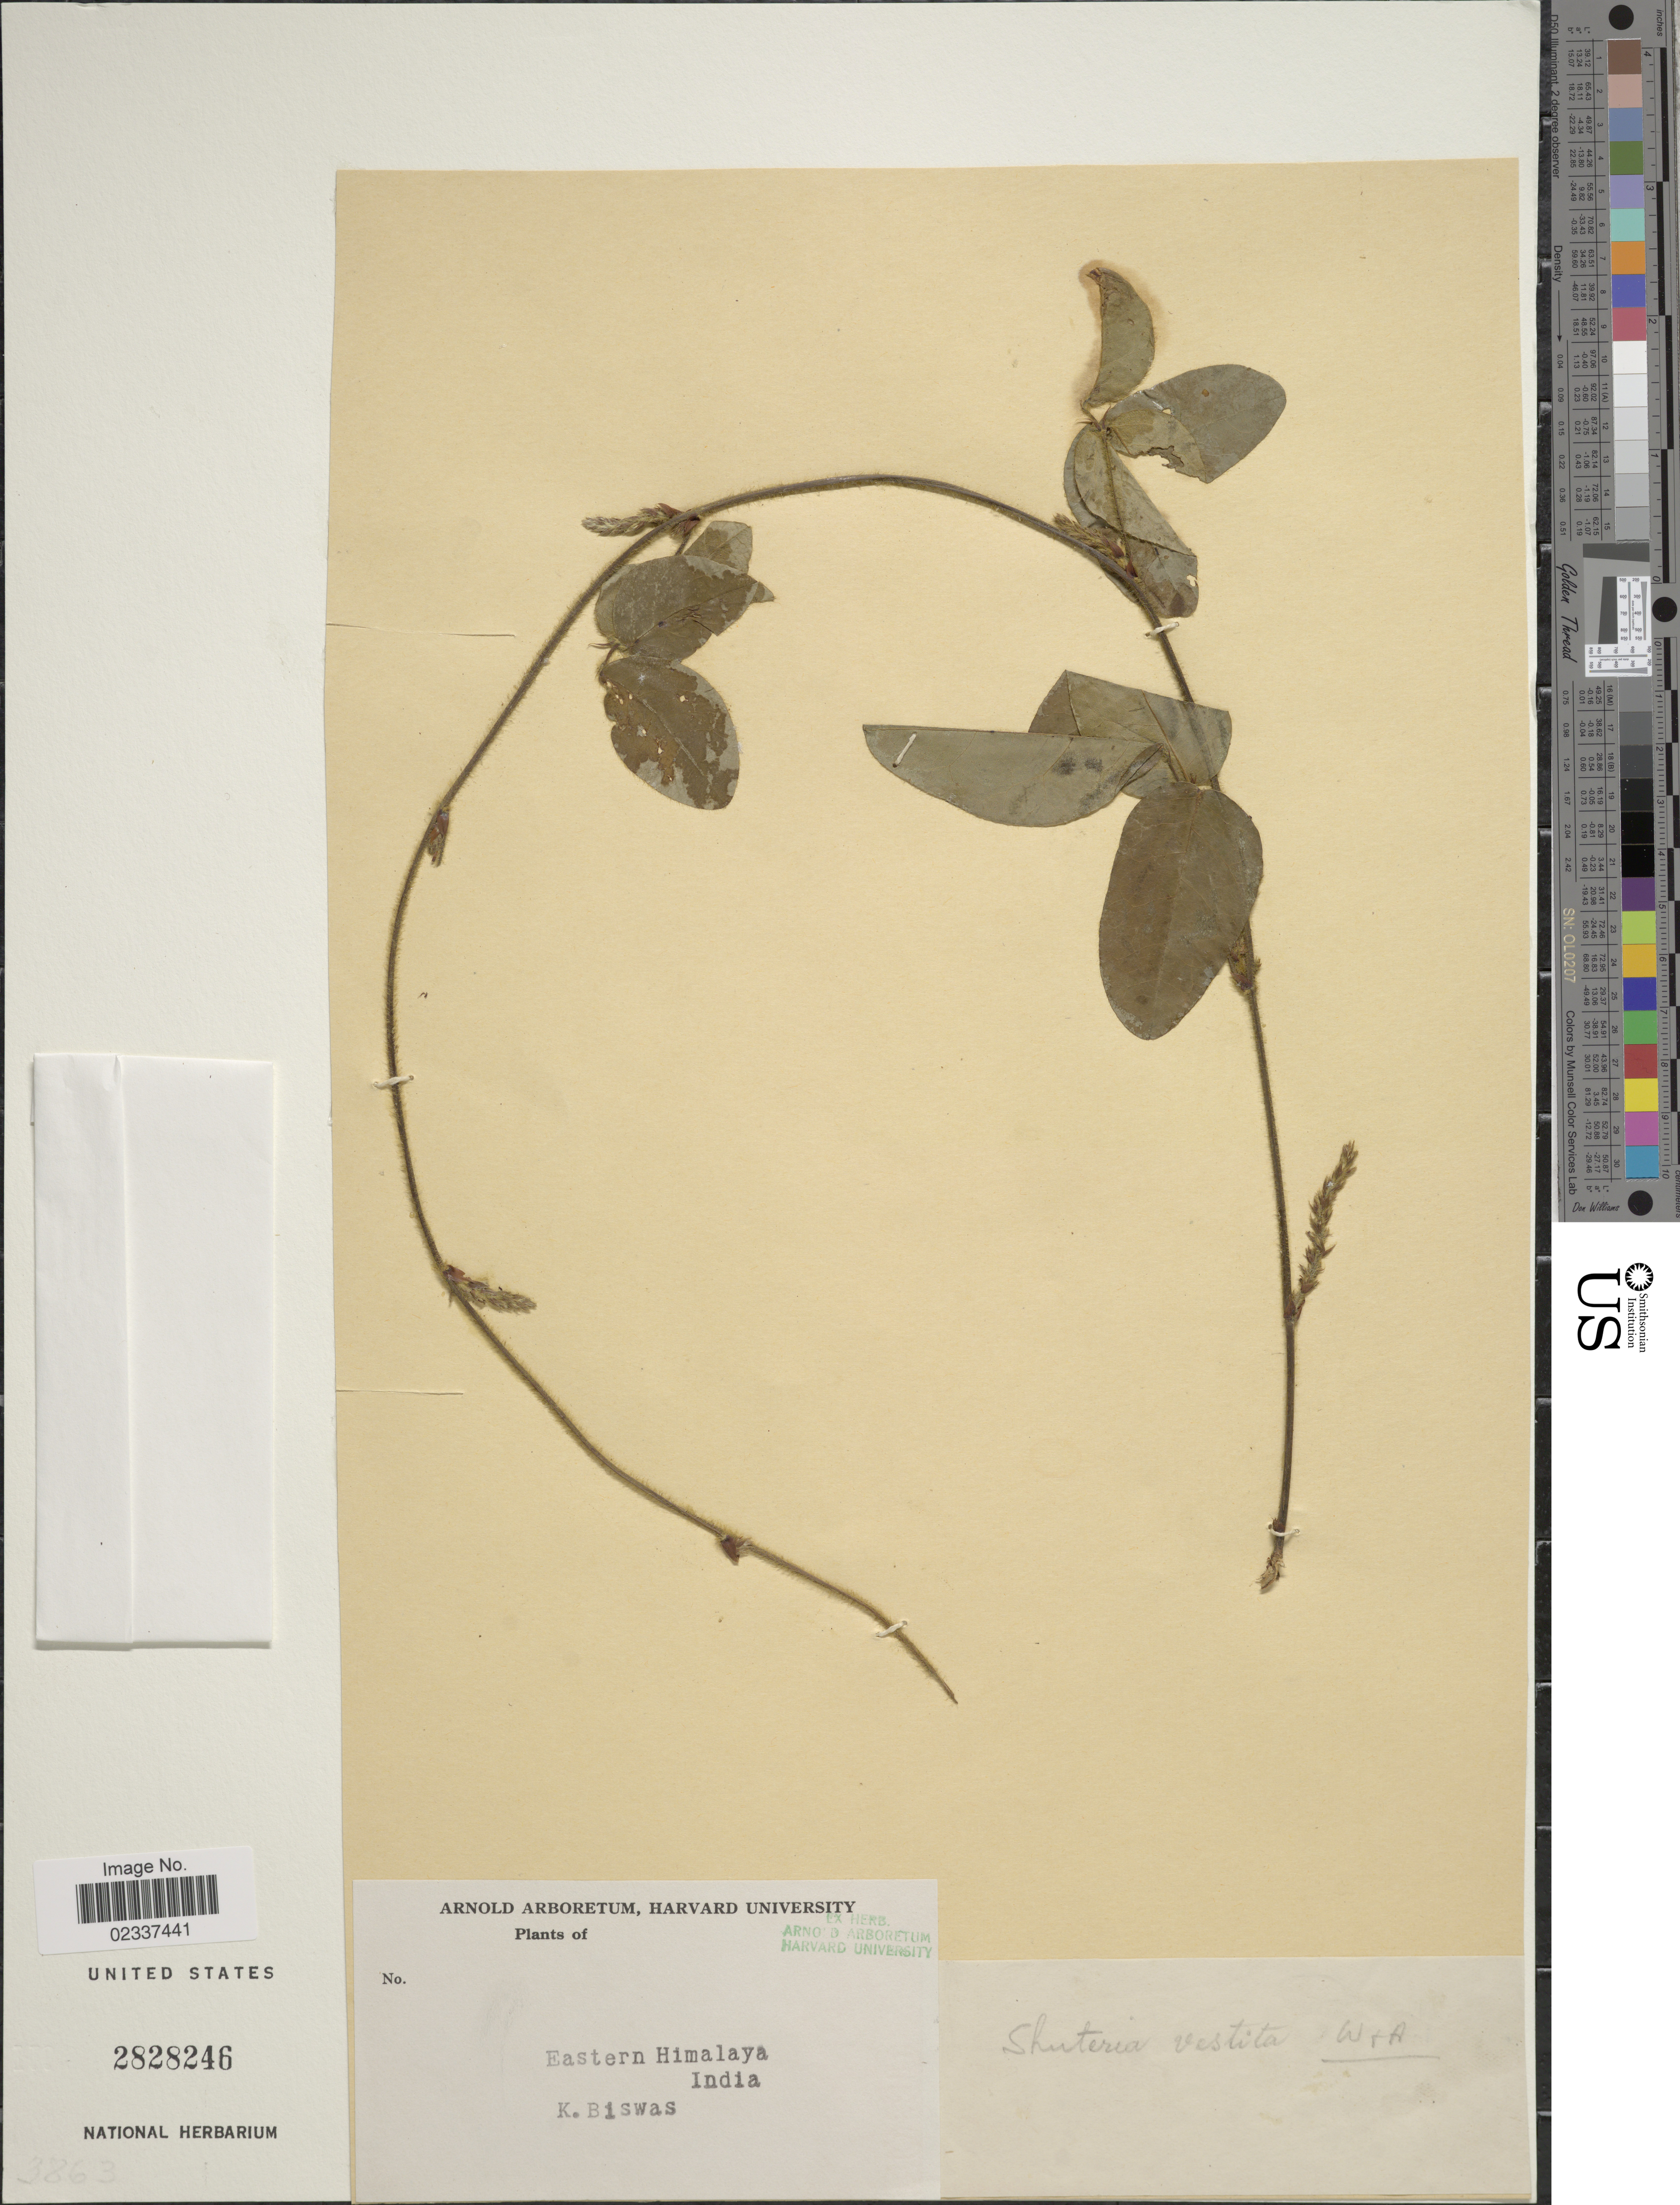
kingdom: Plantae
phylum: Tracheophyta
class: Magnoliopsida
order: Fabales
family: Fabaceae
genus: Shuteria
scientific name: Shuteria vestita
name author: Wight & Arn.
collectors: K. Biswas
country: India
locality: Eastern Himalaya, India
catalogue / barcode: US 2828246